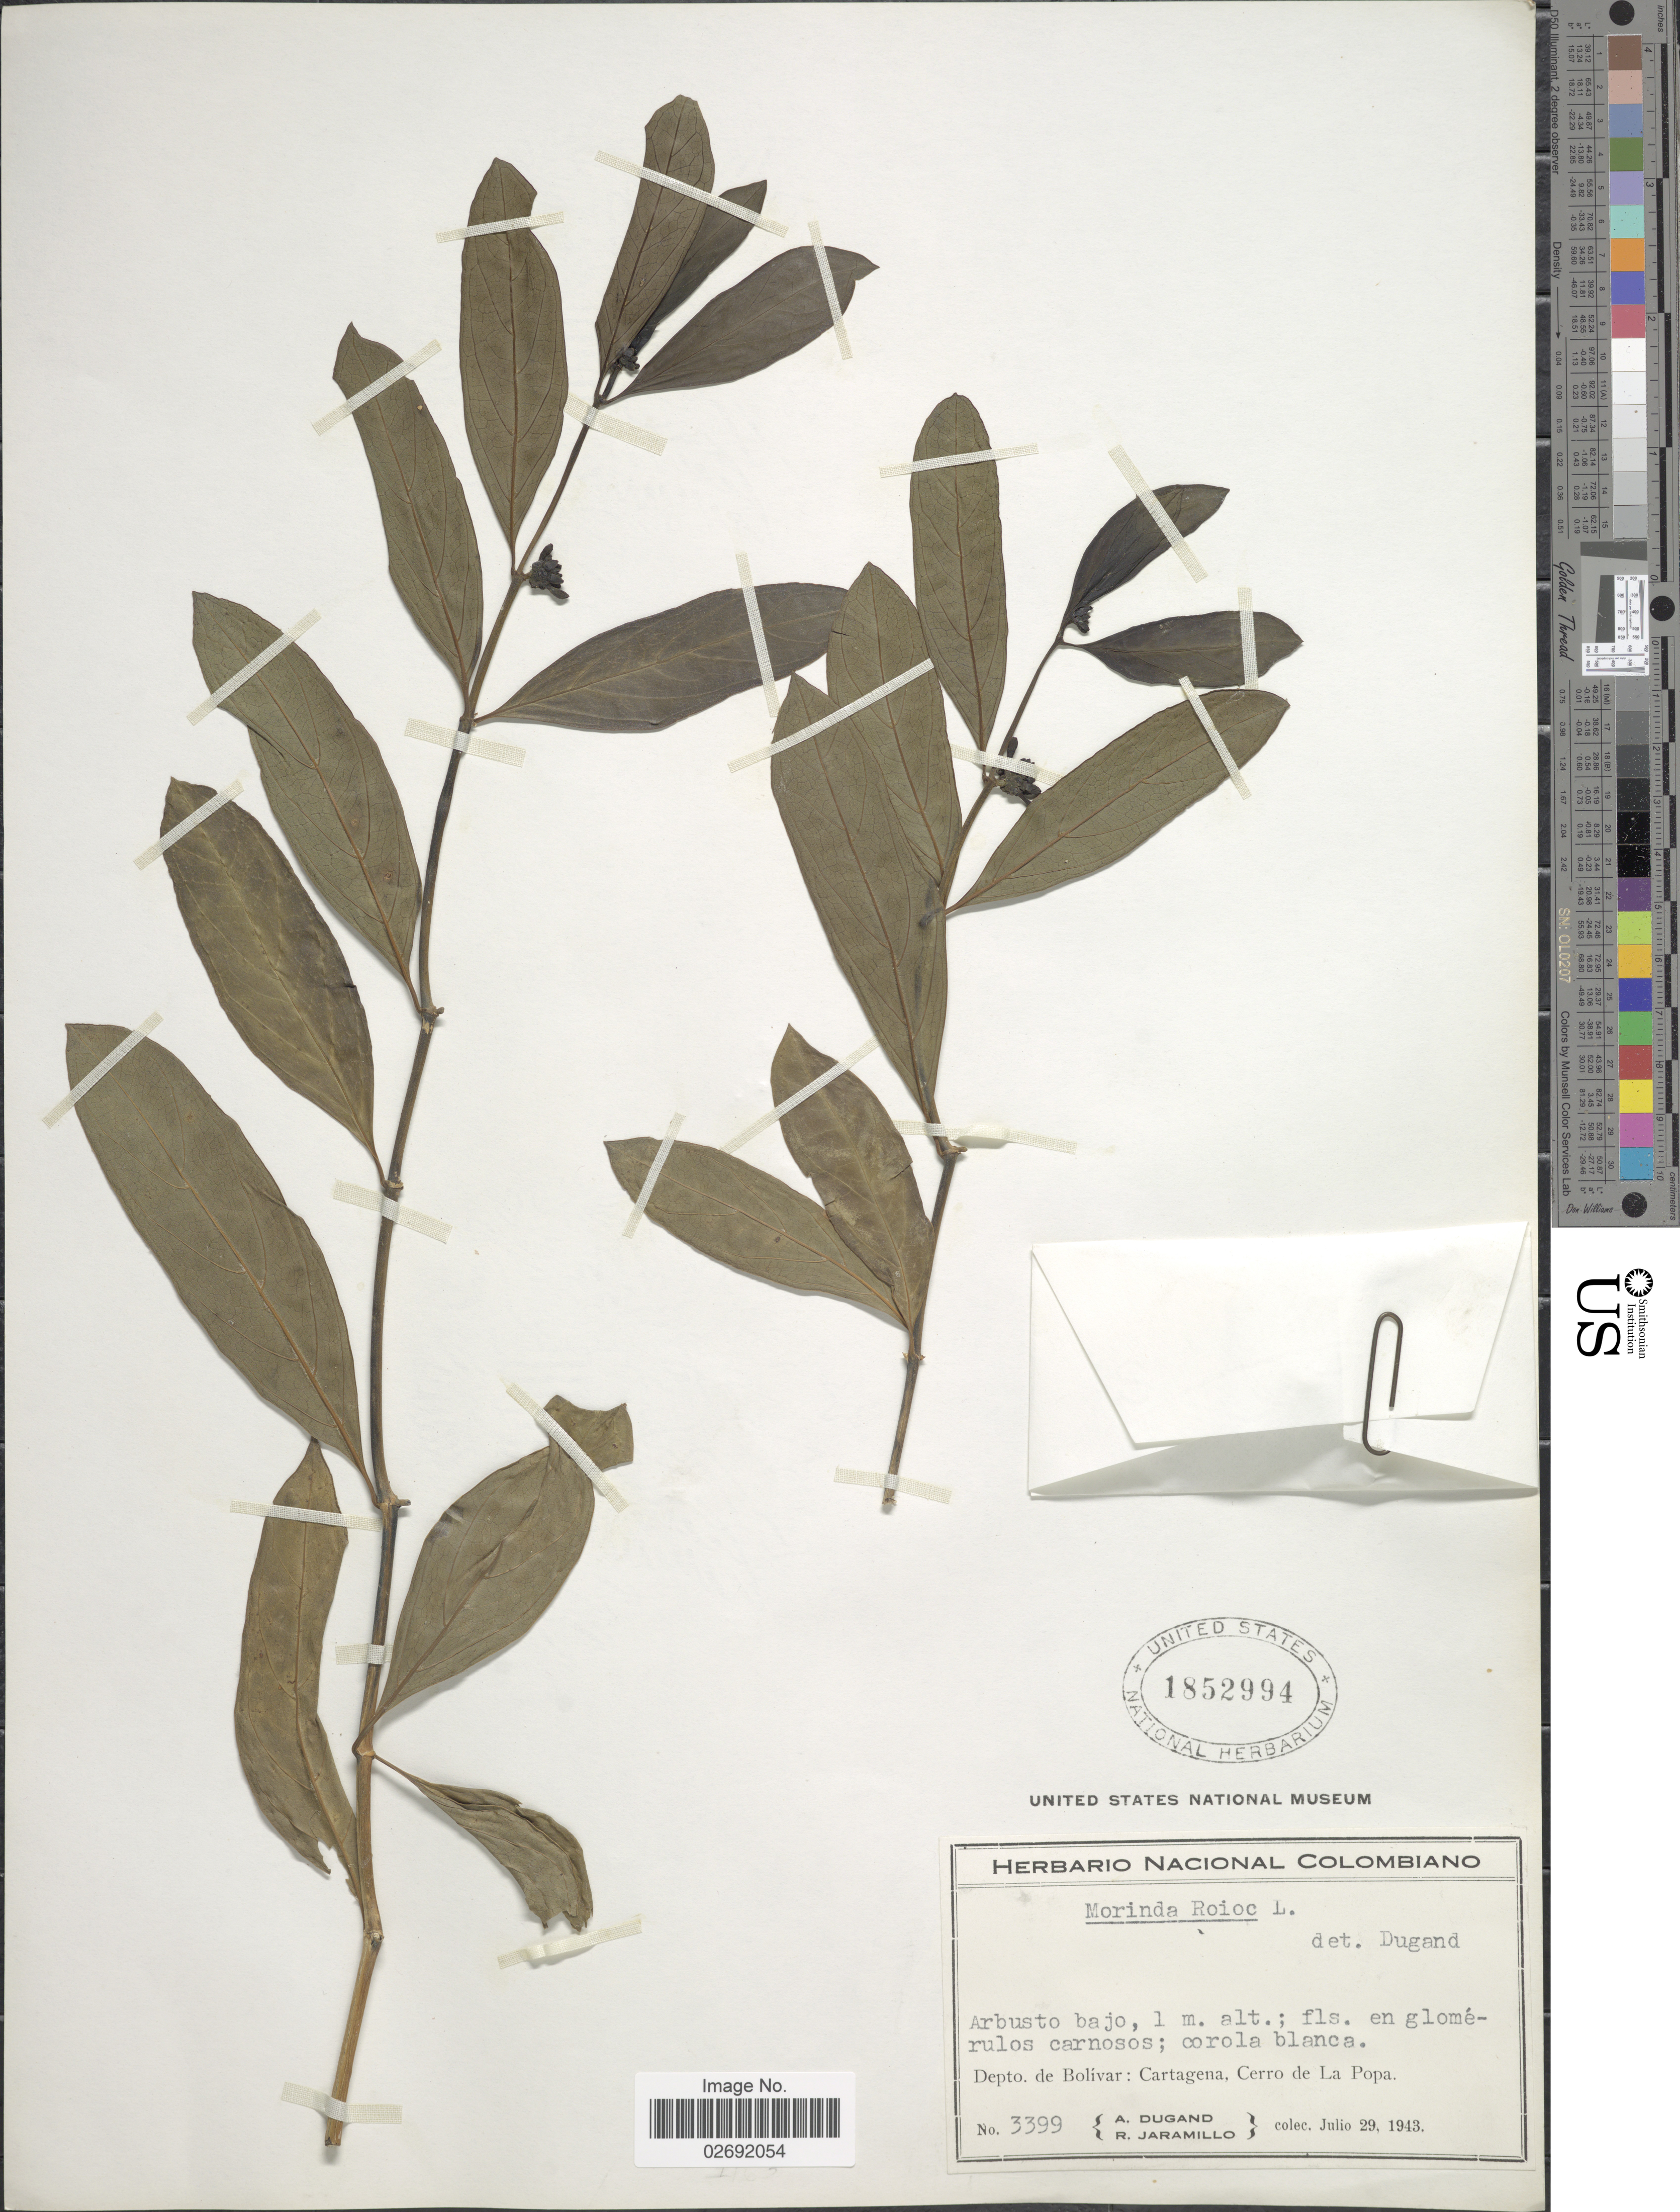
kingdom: Plantae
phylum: Tracheophyta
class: Magnoliopsida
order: Gentianales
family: Rubiaceae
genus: Morinda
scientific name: Morinda royoc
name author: L.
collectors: A. Dugand & R. Jaramillo M.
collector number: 3399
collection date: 1943-07-29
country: Colombia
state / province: Bolívar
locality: Depto. de Bolívar, Cartagena, Cerro de La Popa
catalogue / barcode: US 1852994